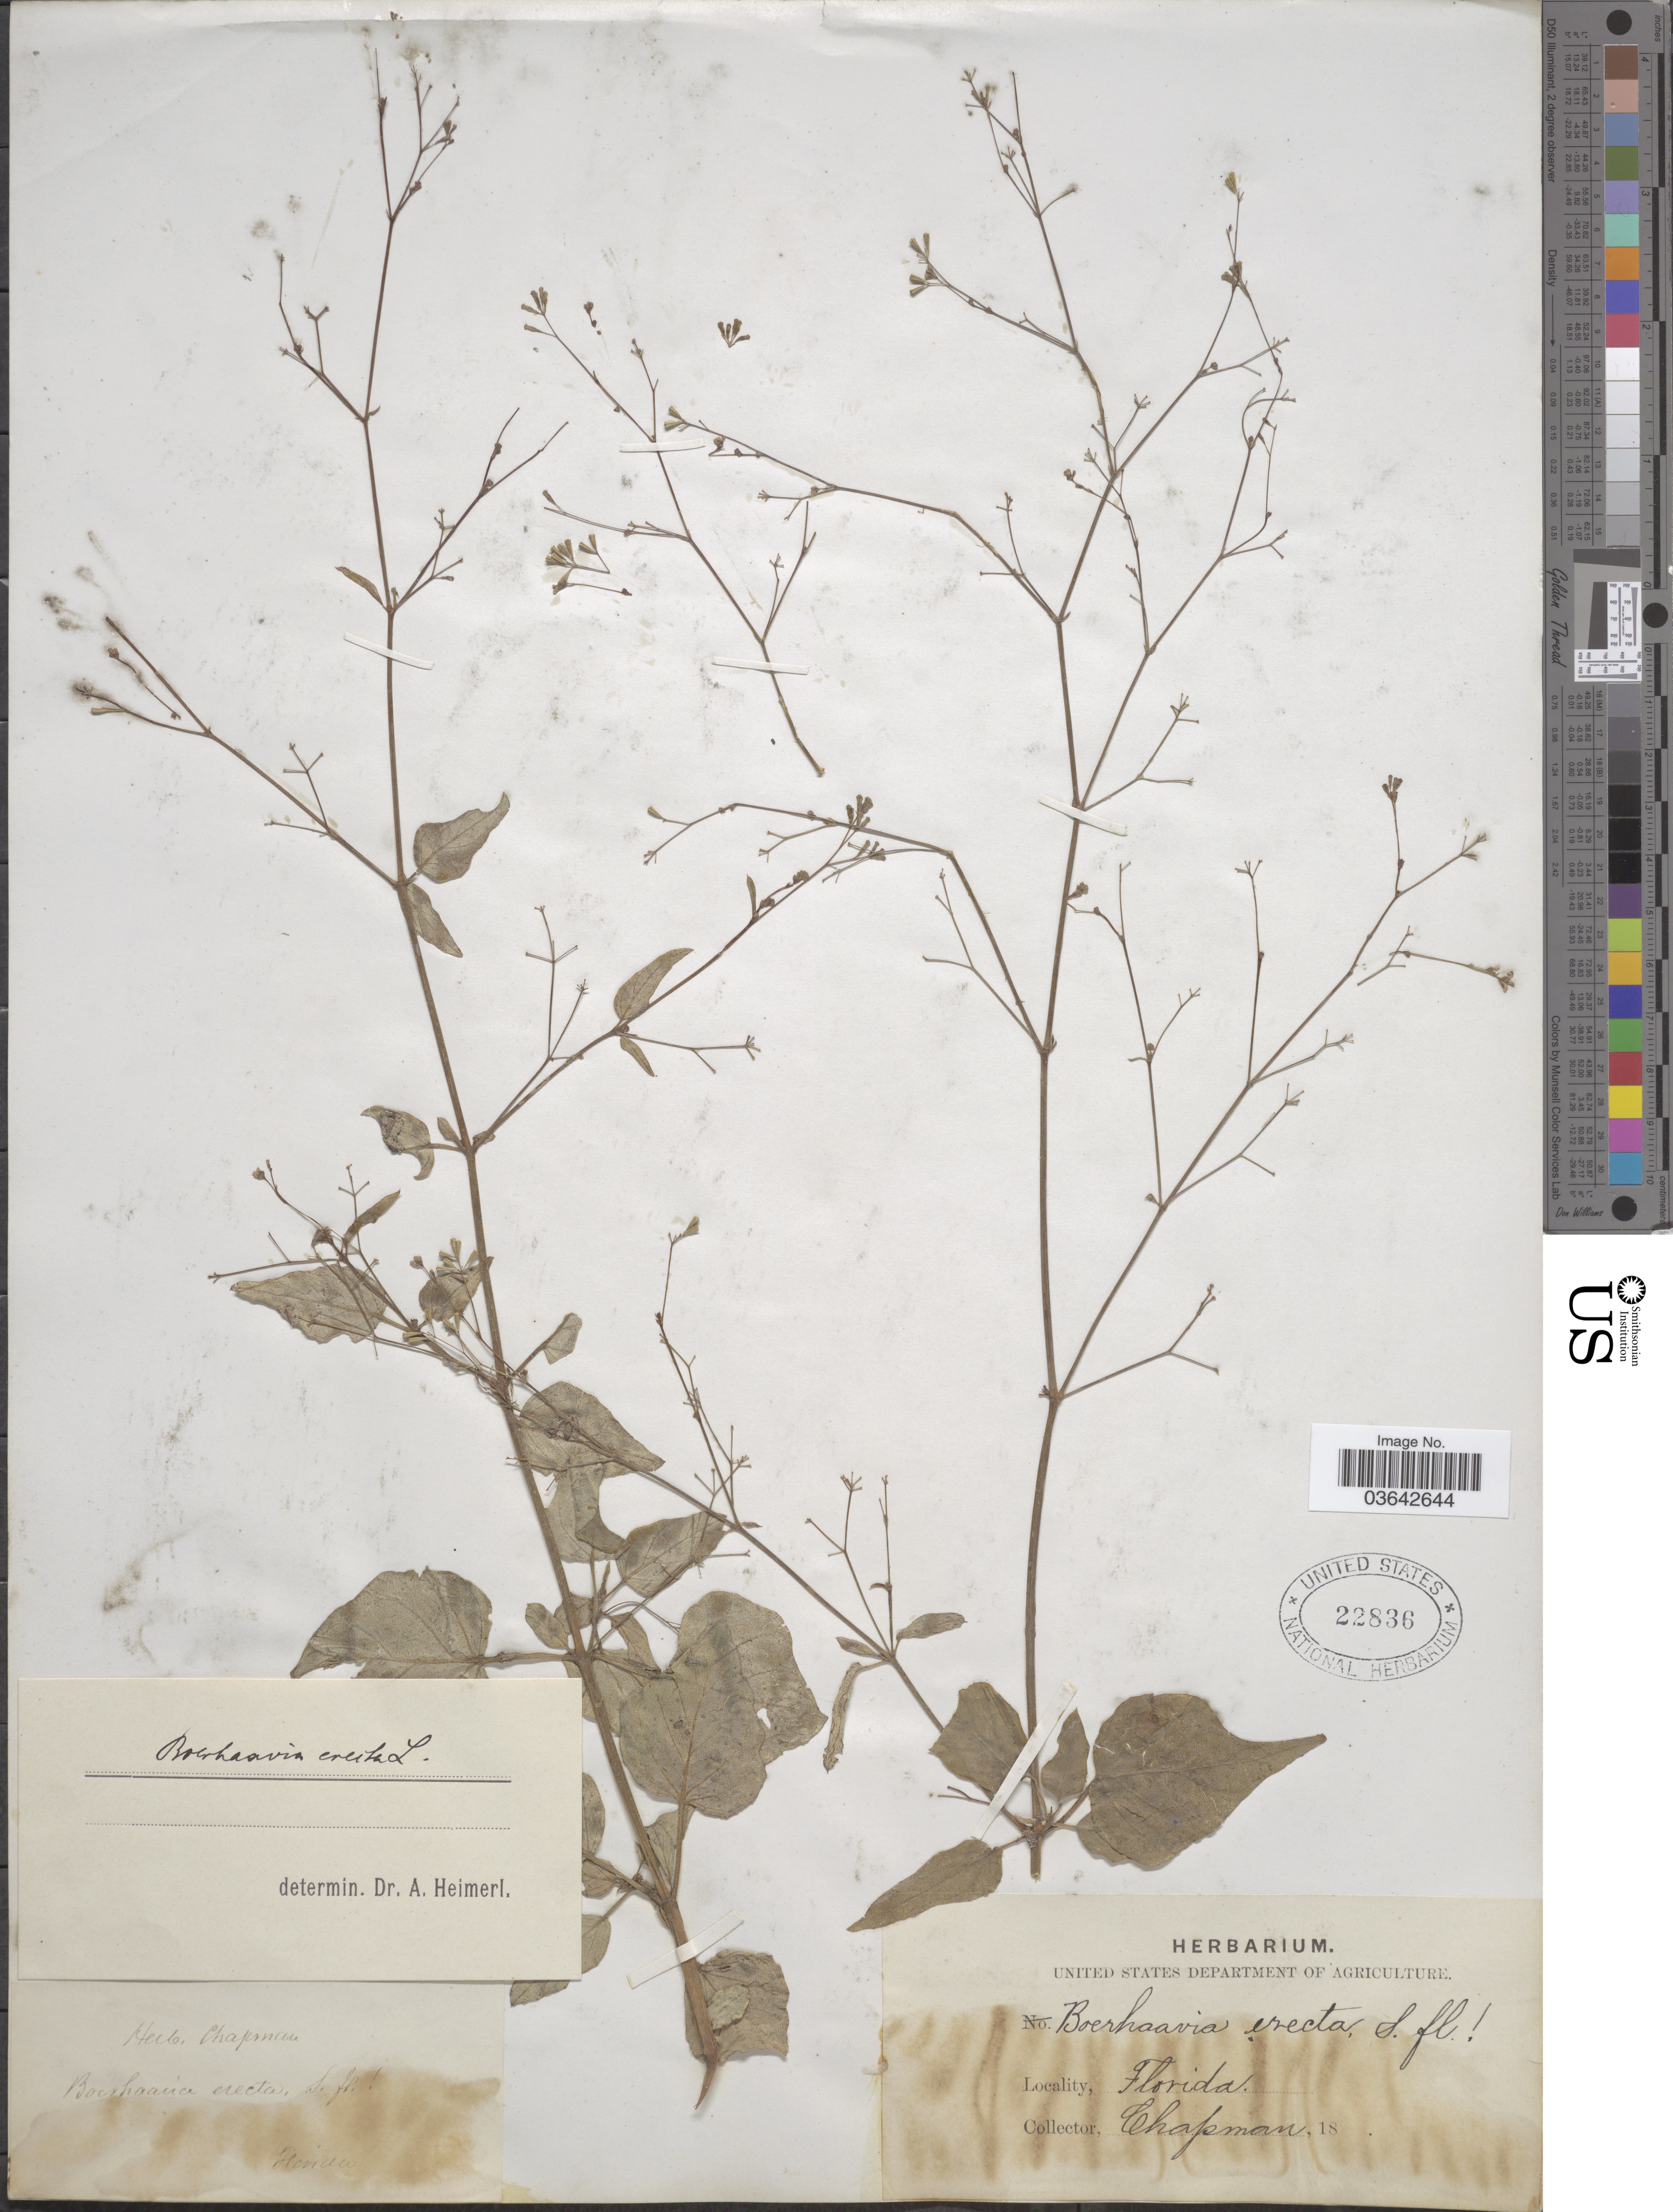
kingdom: Plantae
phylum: Tracheophyta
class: Magnoliopsida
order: Caryophyllales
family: Nyctaginaceae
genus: Boerhavia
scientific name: Boerhavia erecta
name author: L.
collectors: A. Chapman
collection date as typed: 18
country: United States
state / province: Florida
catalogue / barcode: US 22836